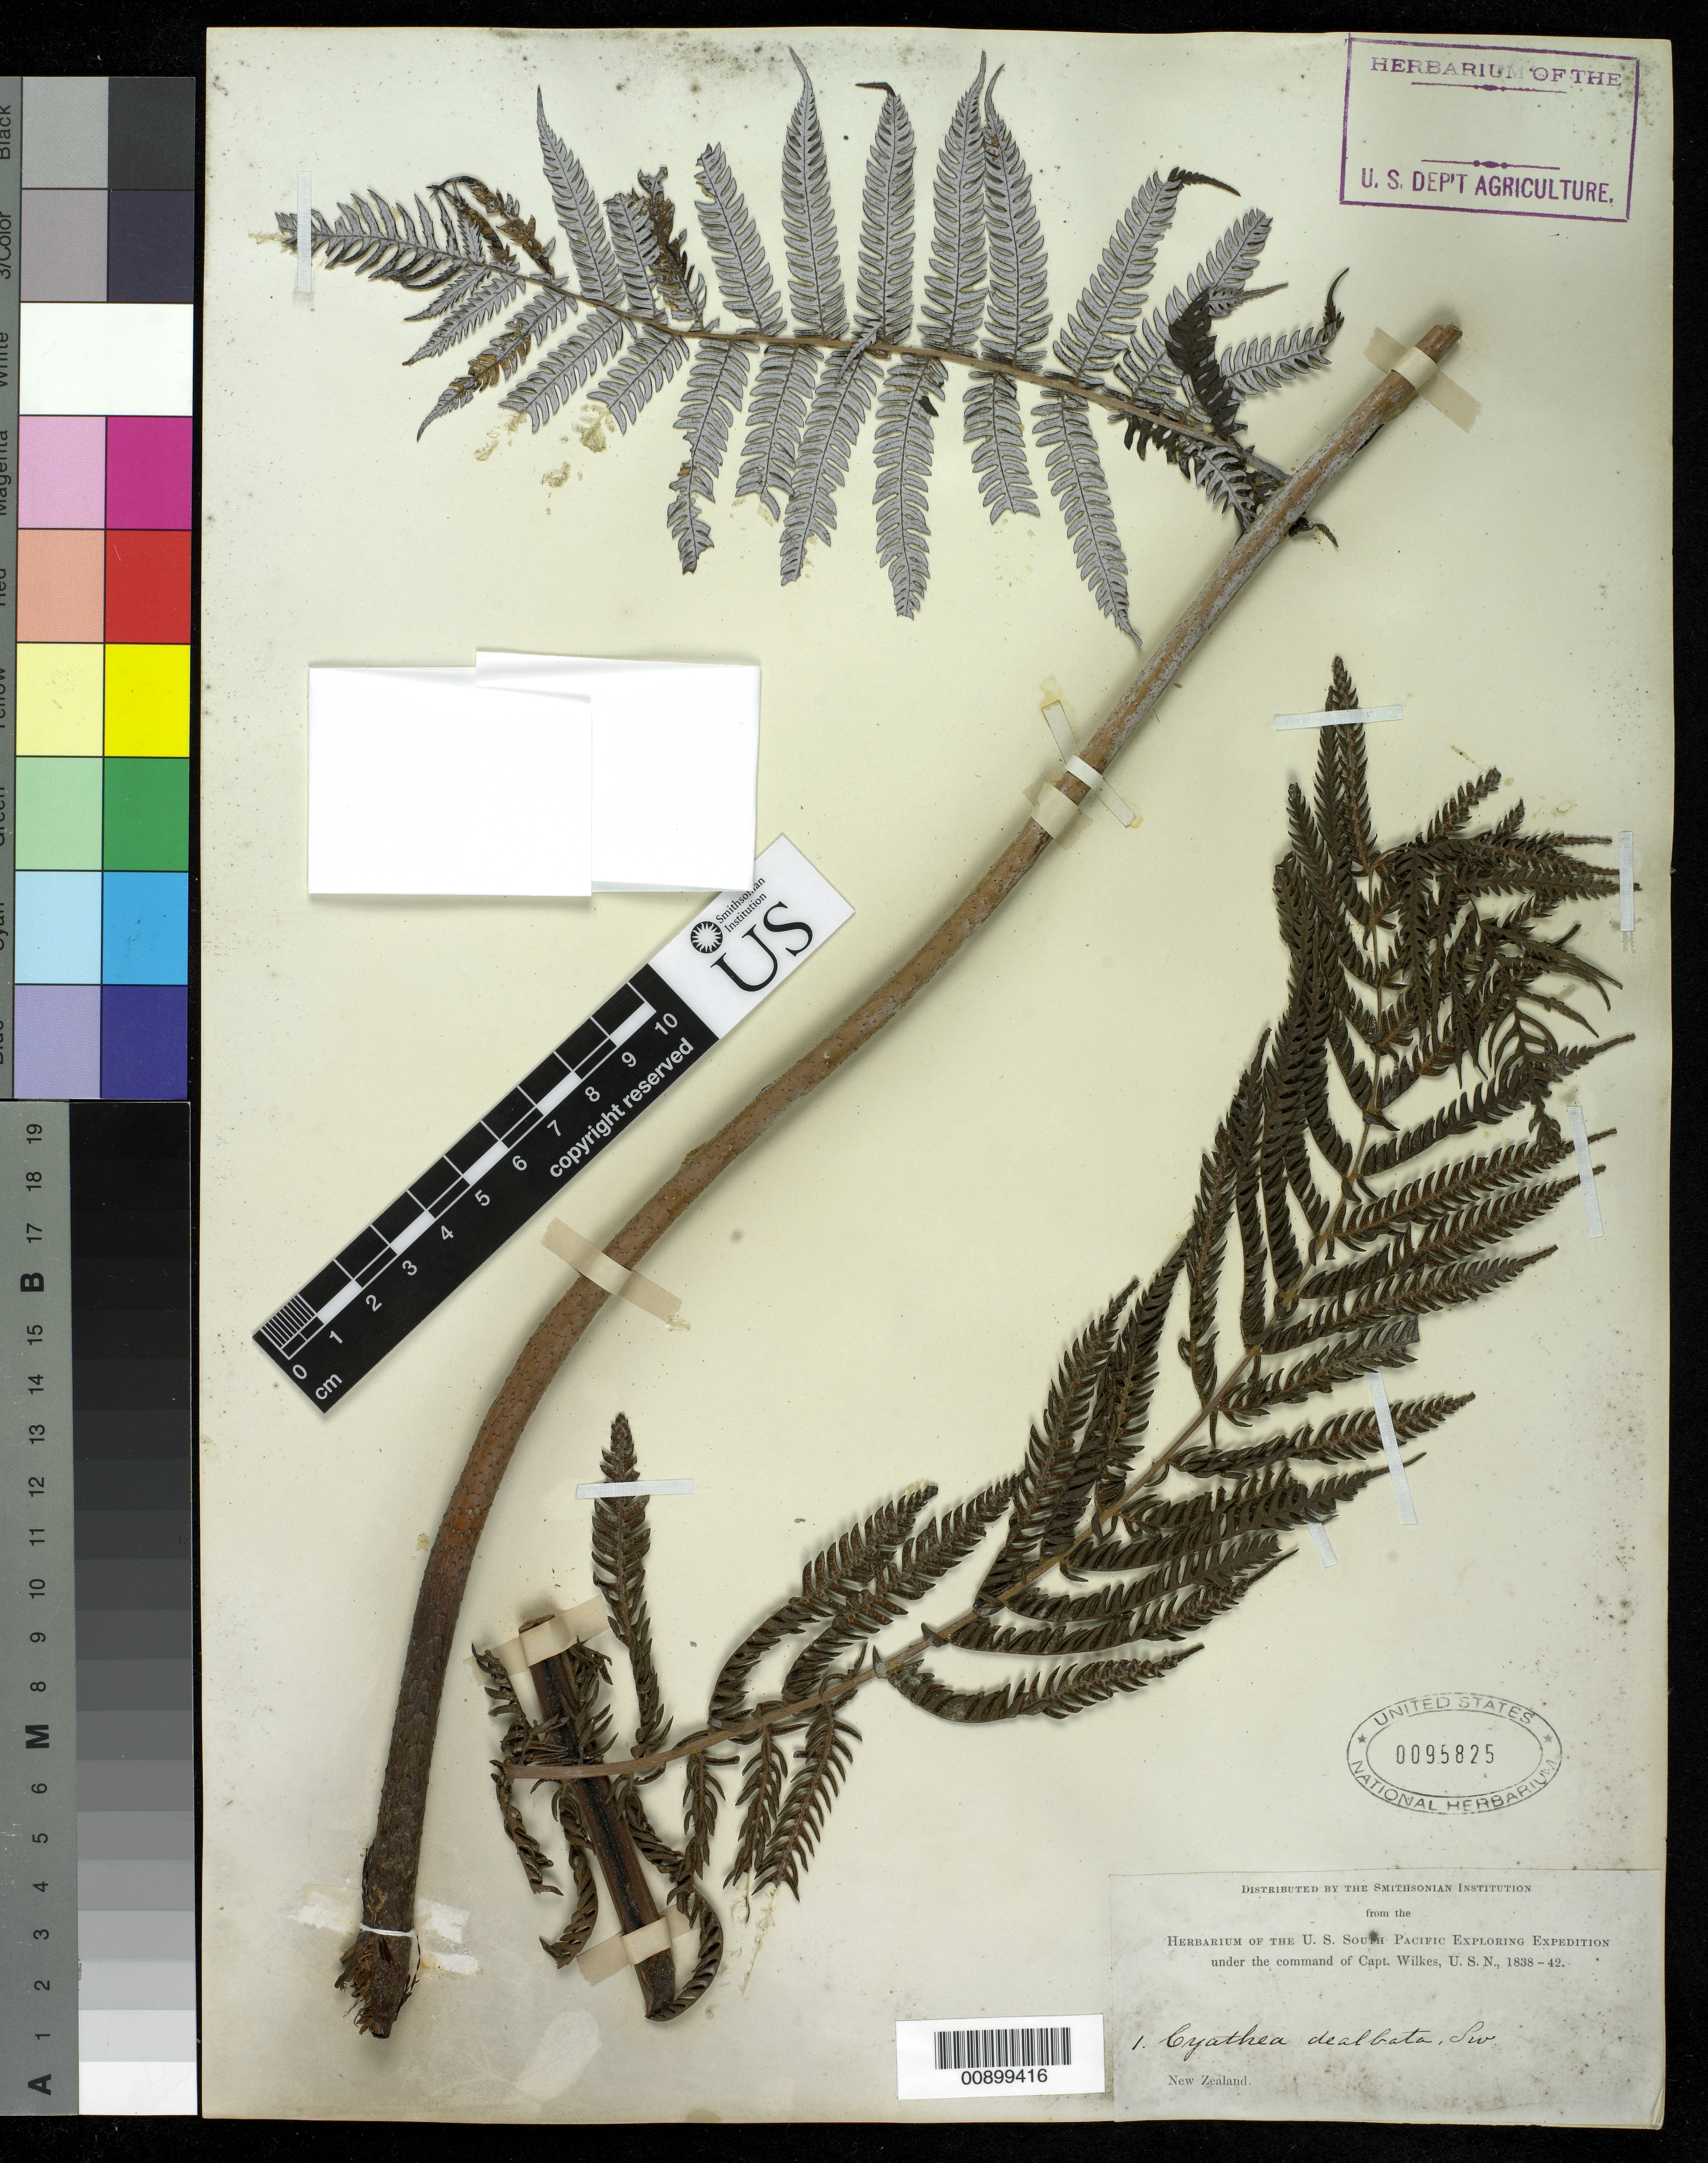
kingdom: Plantae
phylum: Tracheophyta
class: Polypodiopsida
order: Cyatheales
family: Cyatheaceae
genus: Alsophila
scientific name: Alsophila dealbata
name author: (G. Forst.)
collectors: Wilkes Explor. Exped.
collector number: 1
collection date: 1838/1842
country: New Zealand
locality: Bay of Islands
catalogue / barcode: US 95825